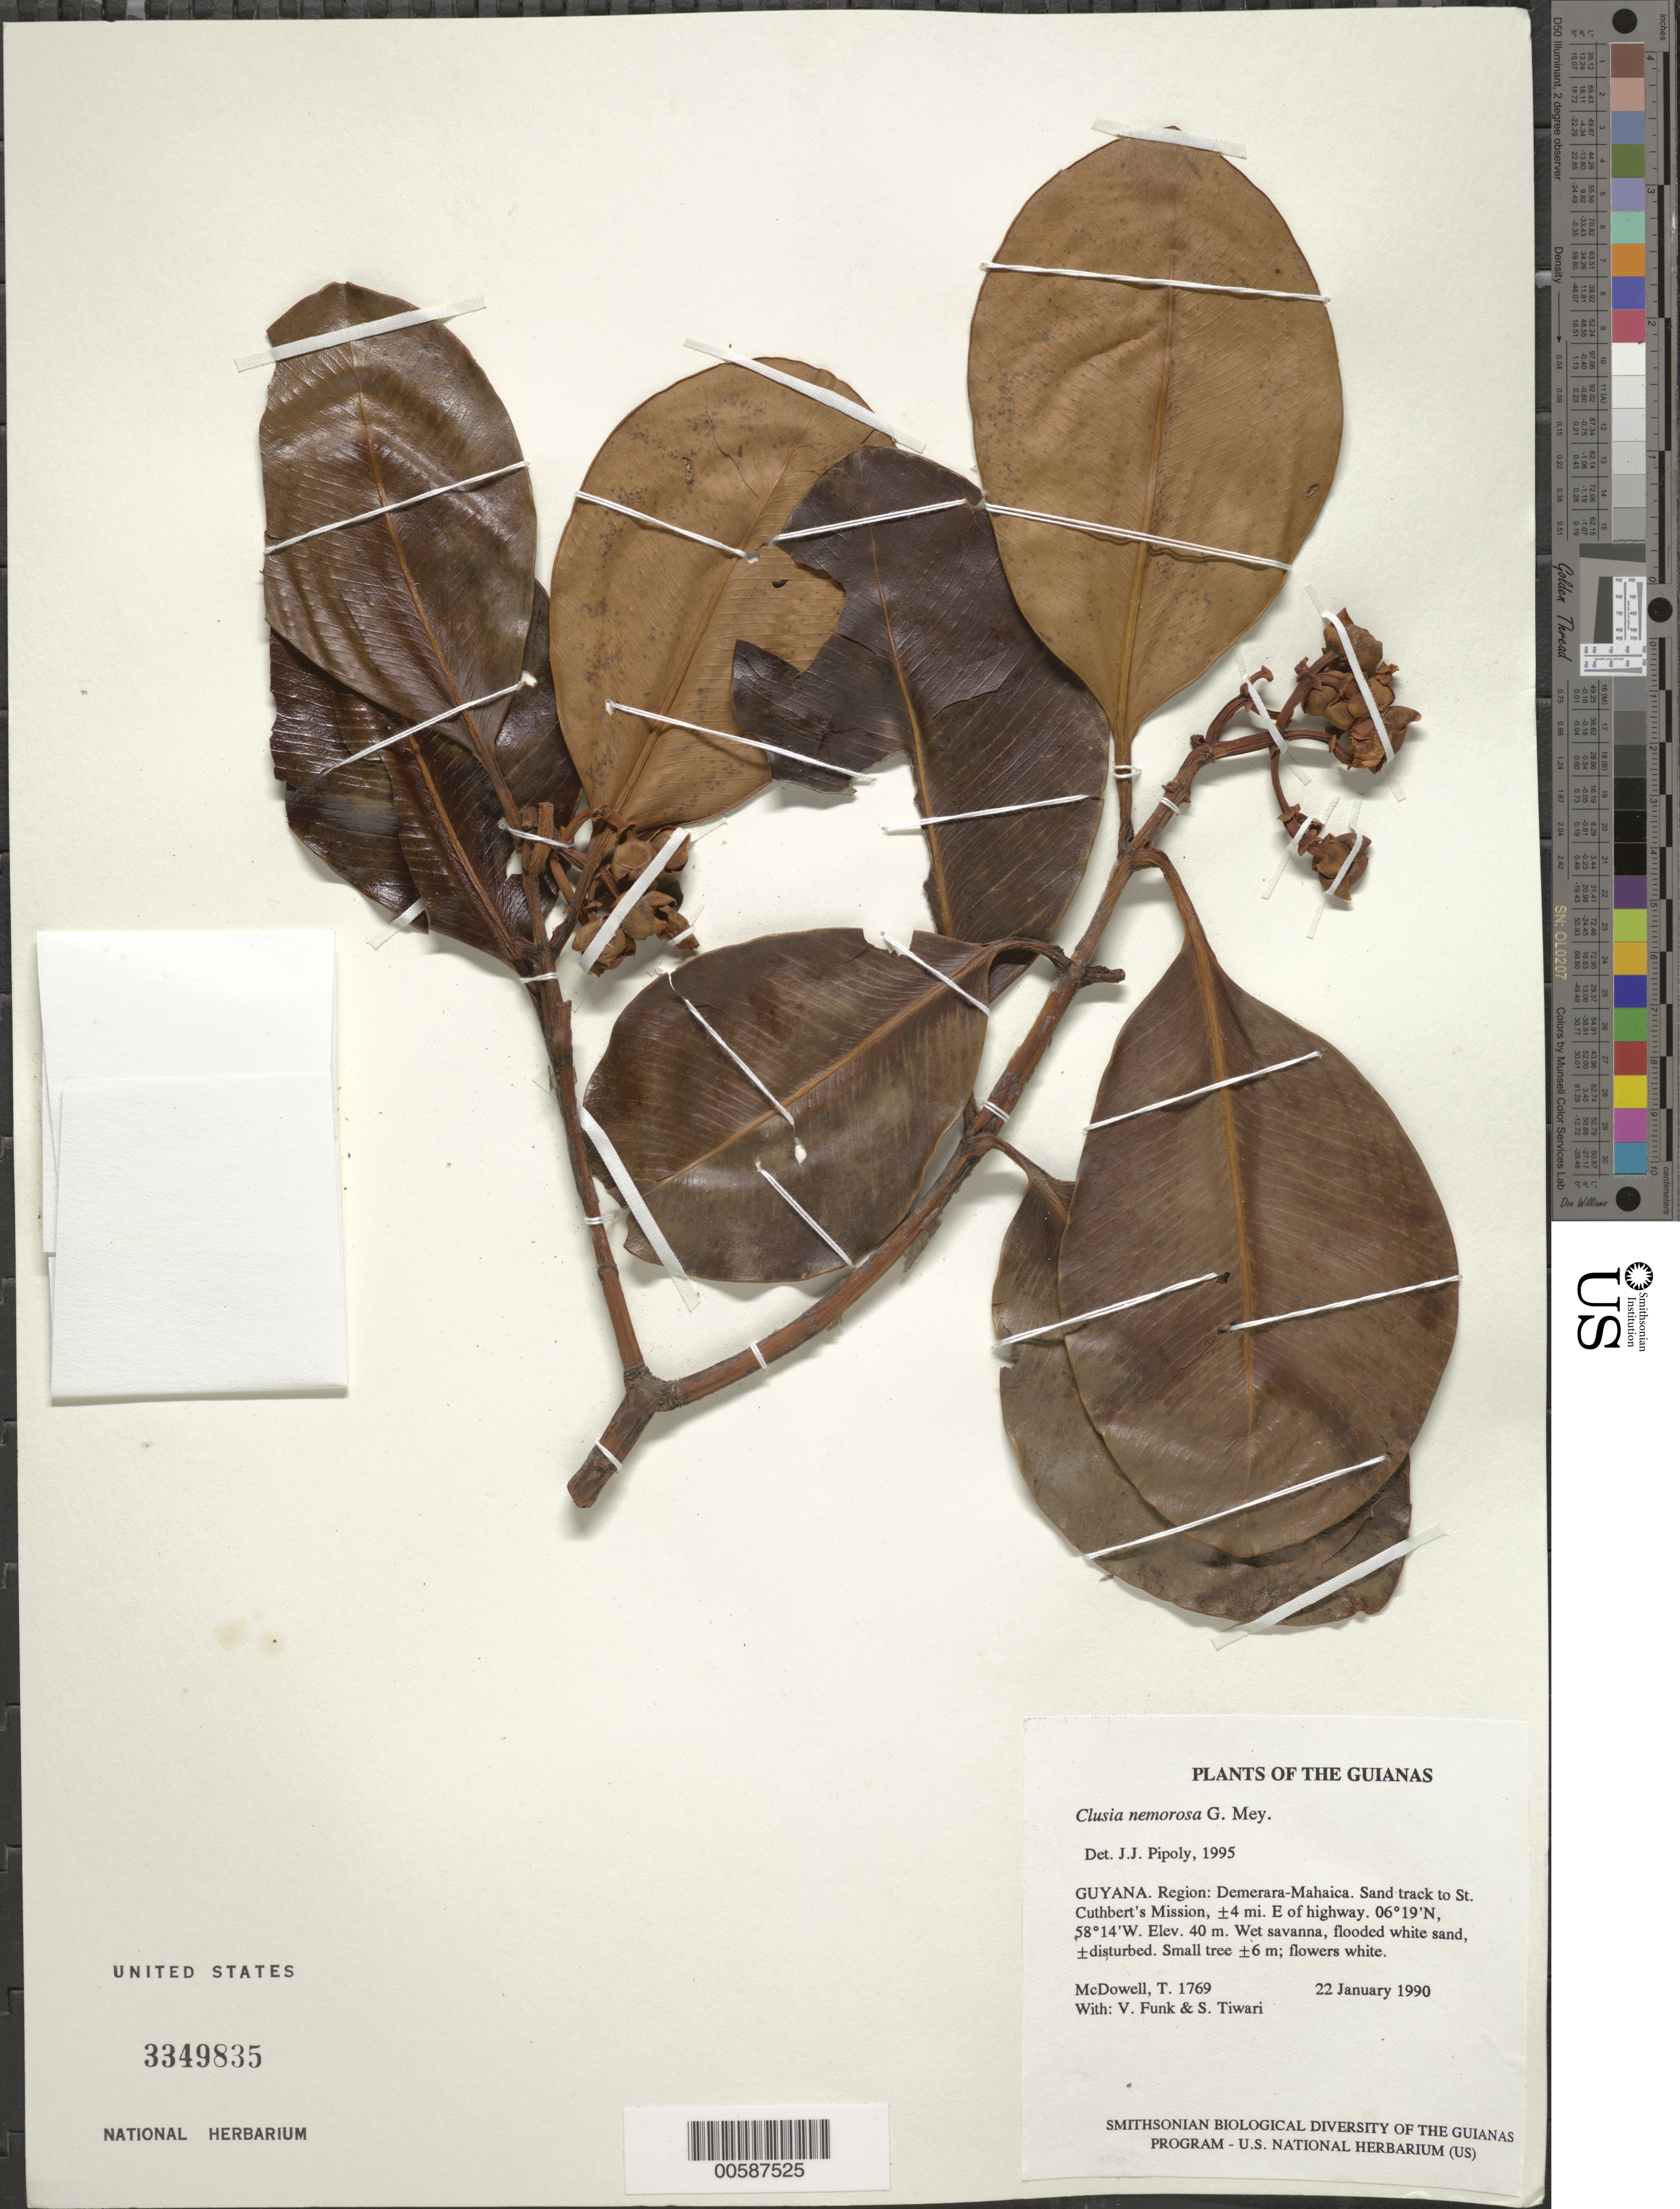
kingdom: Plantae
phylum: Tracheophyta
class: Magnoliopsida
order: Malpighiales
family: Clusiaceae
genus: Clusia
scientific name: Clusia nemorosa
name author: G. Mey.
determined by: Pipoly, J. J., III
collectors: T. McDowell, V. Funk & S. Tiwari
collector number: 1769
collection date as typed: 22 January 1990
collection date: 1990-01-22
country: Guyana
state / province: Demerara-Mahaica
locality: Sand track to St. Cuthbert's Mission, ±4 miles East of highway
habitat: Wet savanna, flooded white sand, ±disturbed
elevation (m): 40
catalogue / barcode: US 3349835